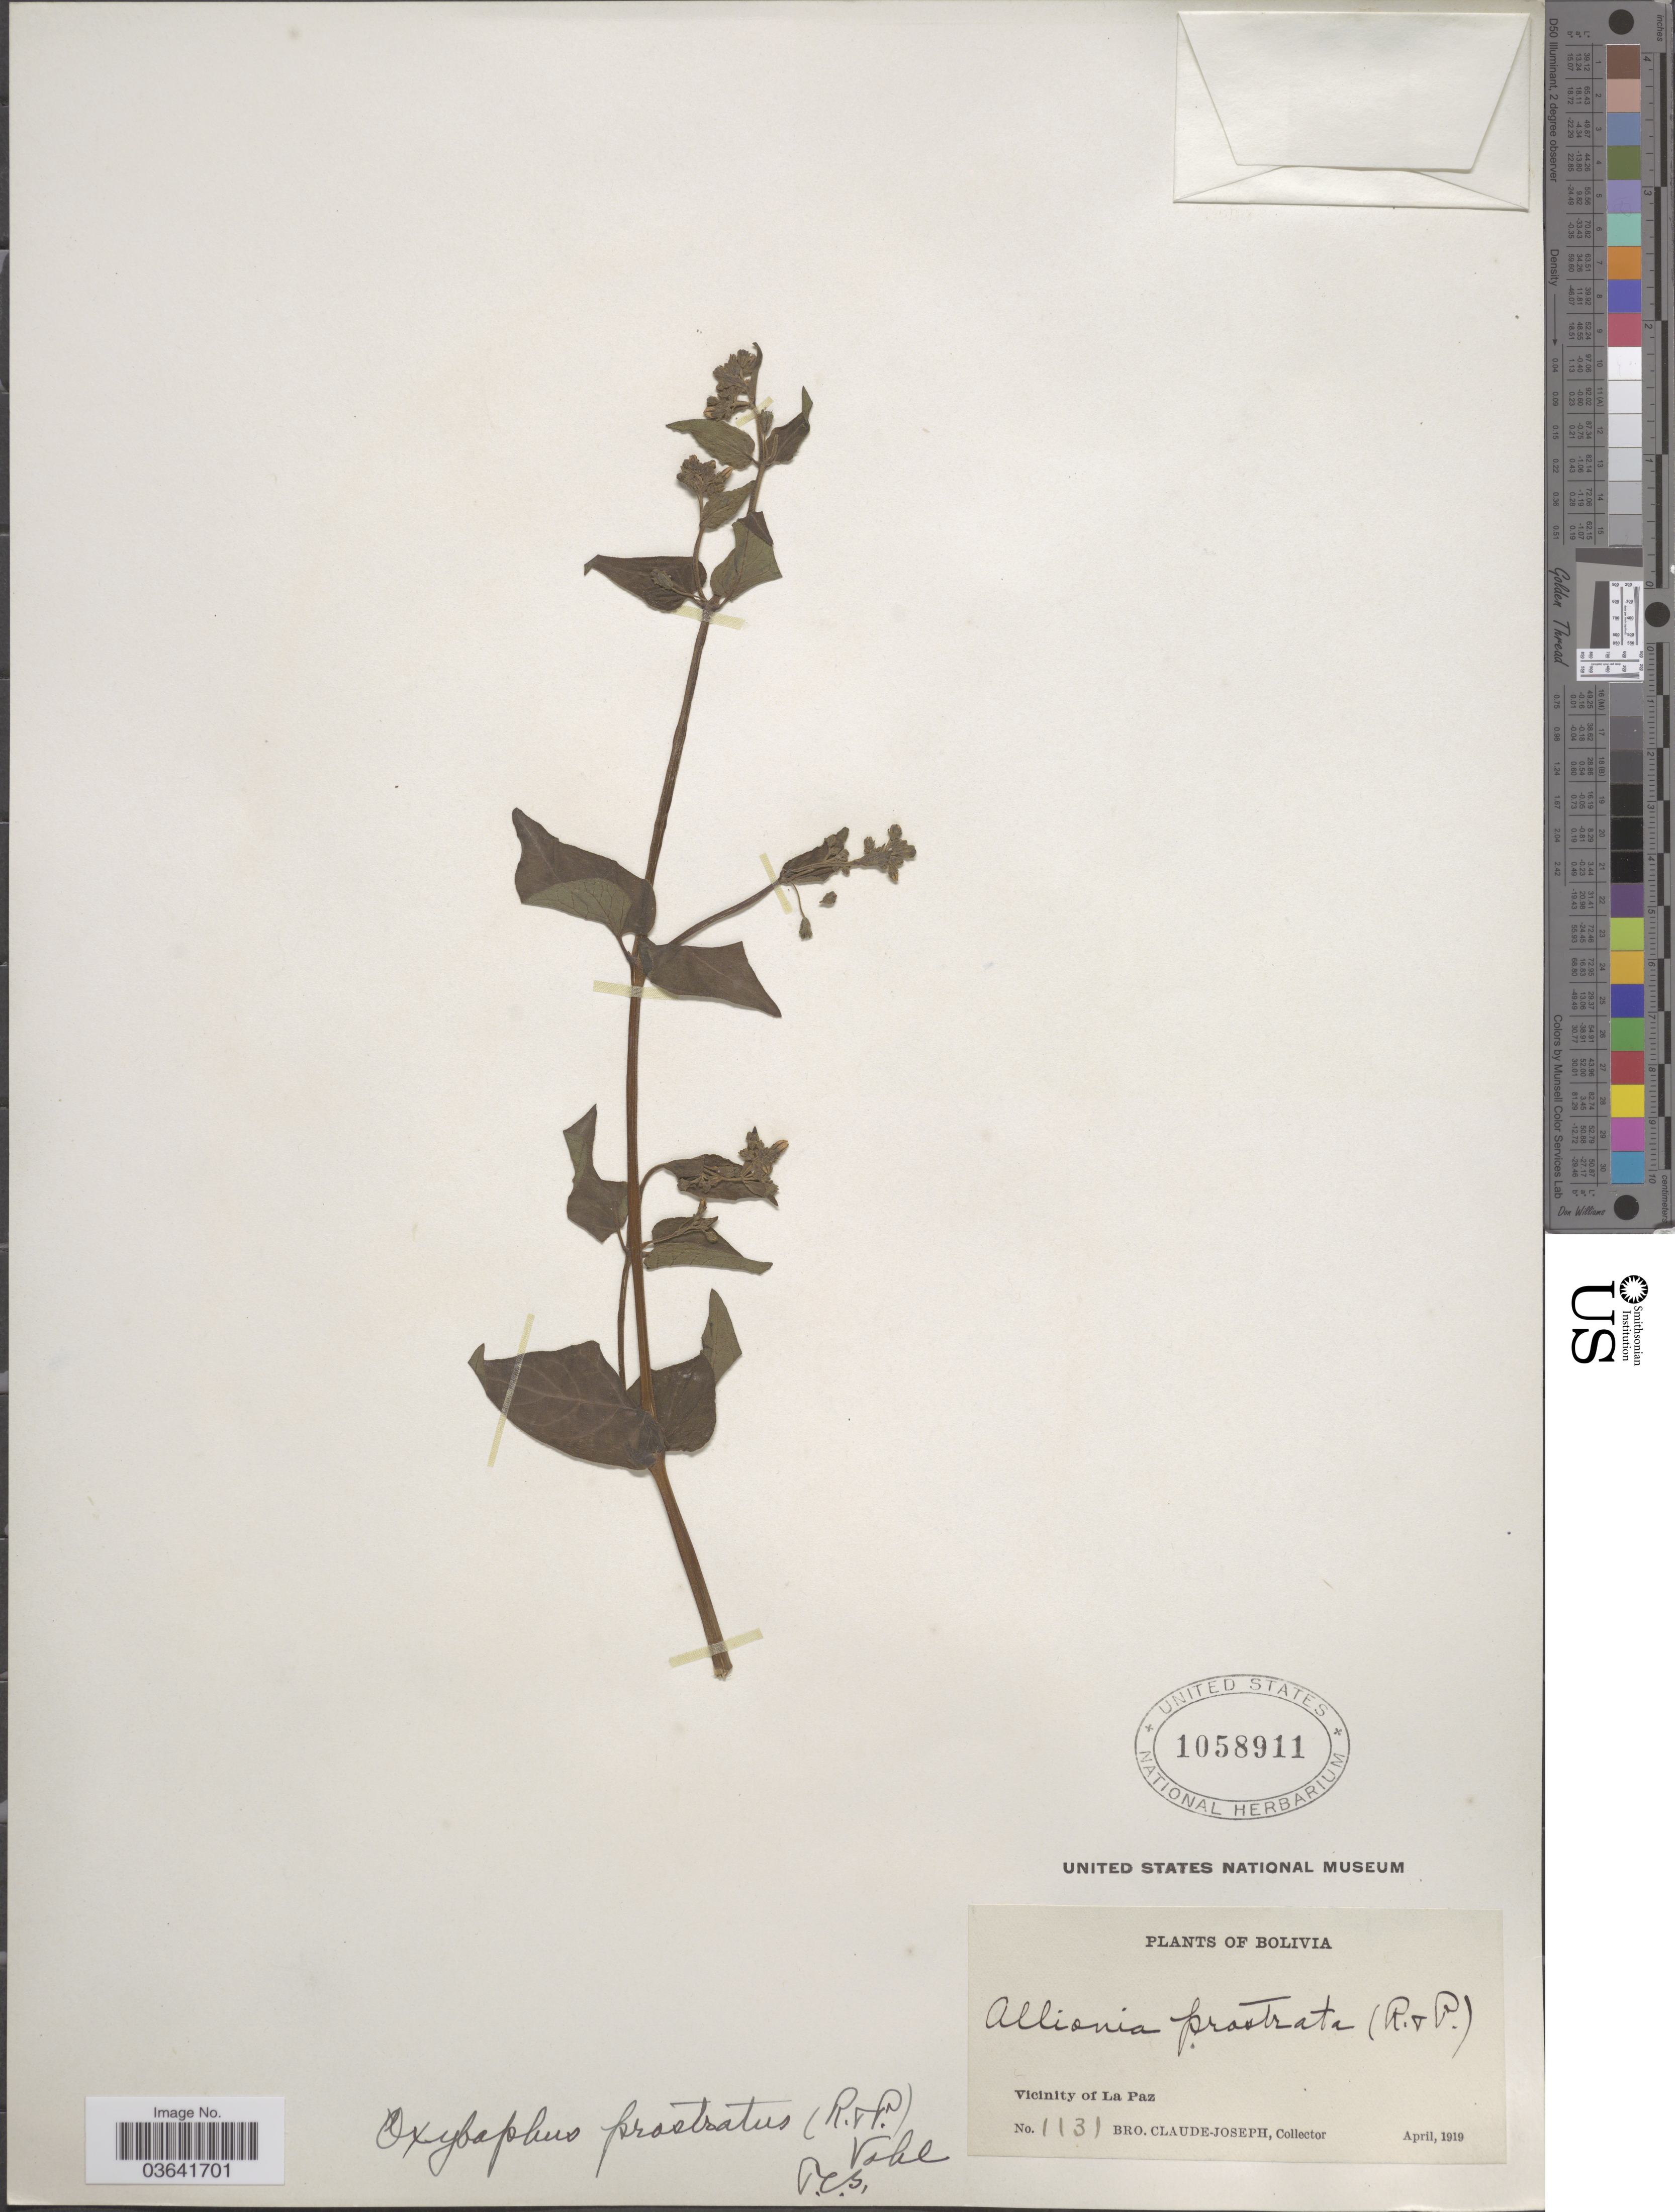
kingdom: Plantae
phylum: Tracheophyta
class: Magnoliopsida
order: Caryophyllales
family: Nyctaginaceae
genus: Mirabilis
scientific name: Mirabilis prostrata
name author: (Ruiz & Pav.) Heimerl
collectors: Bro. Claude-Joseph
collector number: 1131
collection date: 1919-04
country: Bolivia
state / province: La Paz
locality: Vicinity of La Paz.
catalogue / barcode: US 1058911